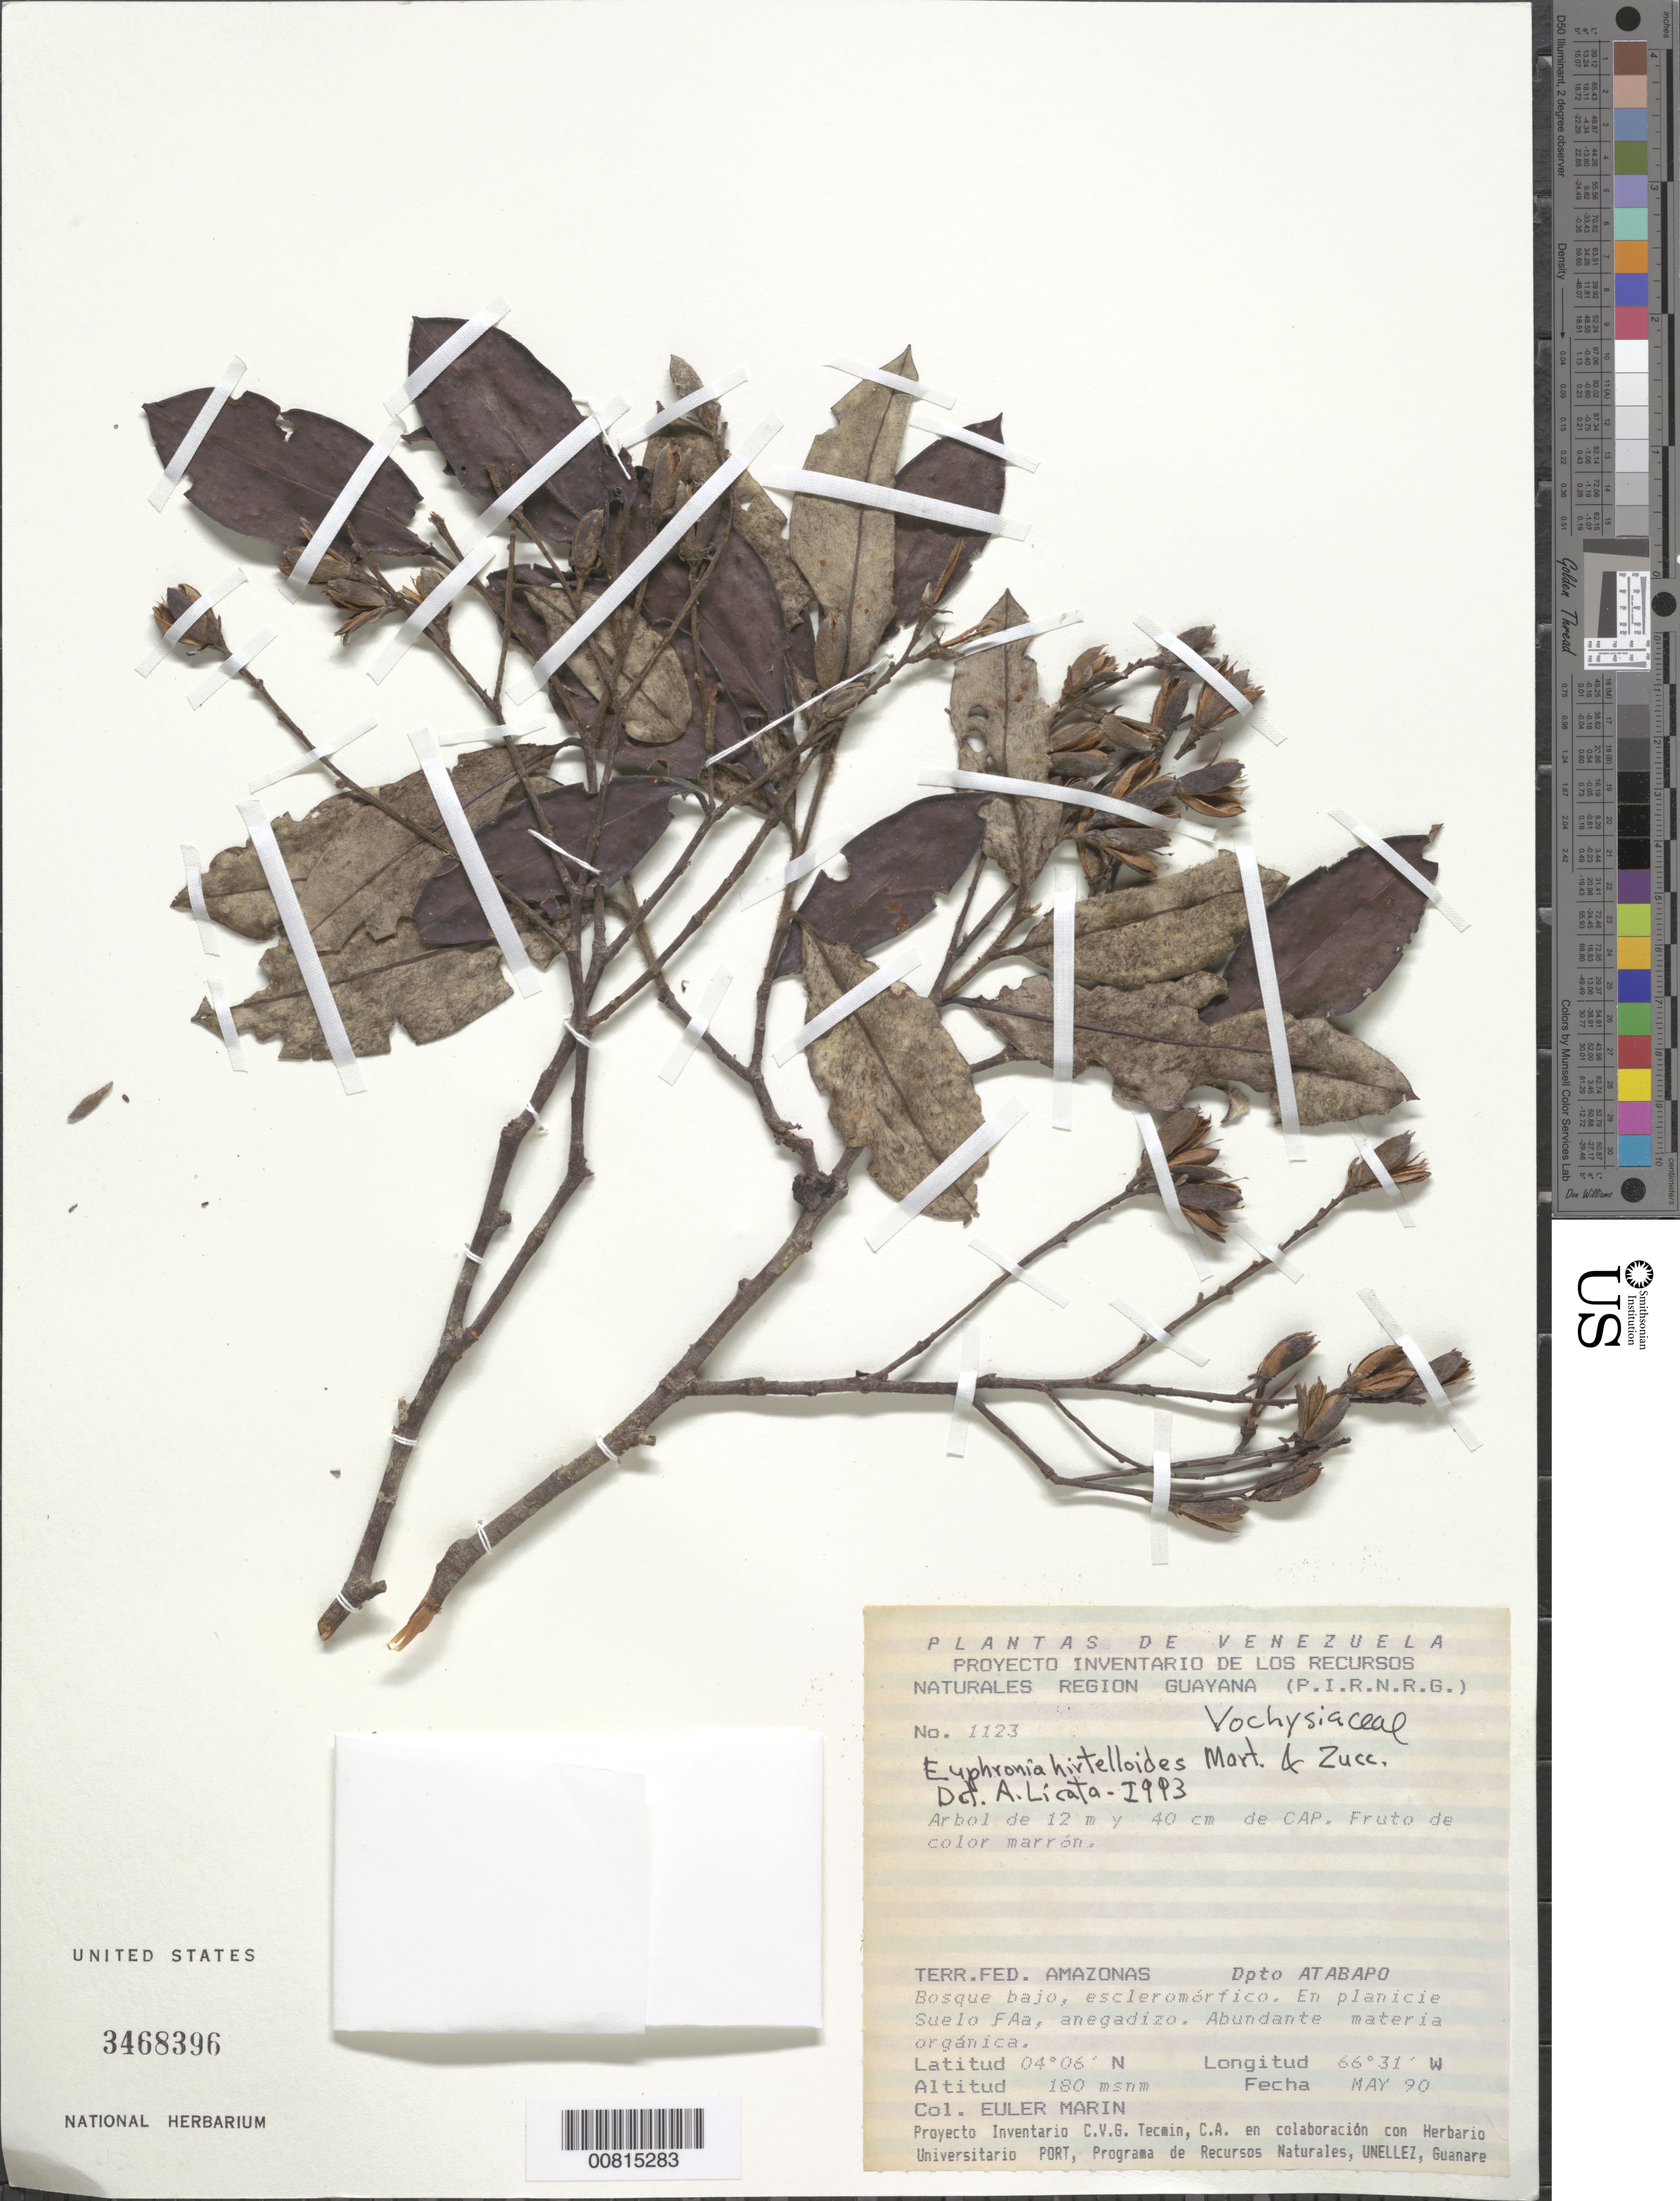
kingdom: Plantae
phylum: Tracheophyta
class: Magnoliopsida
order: Malpighiales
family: Euphroniaceae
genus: Euphronia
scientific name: Euphronia hirtelloides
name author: Mart. & Zucc.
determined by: Licata, A., (PORT), Univ. Nac. Exp. de los Llanos Ezequiel Zamora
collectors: E. Marin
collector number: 1123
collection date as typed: May-90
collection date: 1990-05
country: Venezuela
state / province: Amazonas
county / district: Atabapo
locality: Planicie Suelo Faa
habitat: Bosque bajo, escleromorfica; planicie suelo, anegadizo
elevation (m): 180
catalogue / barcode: US 3468396